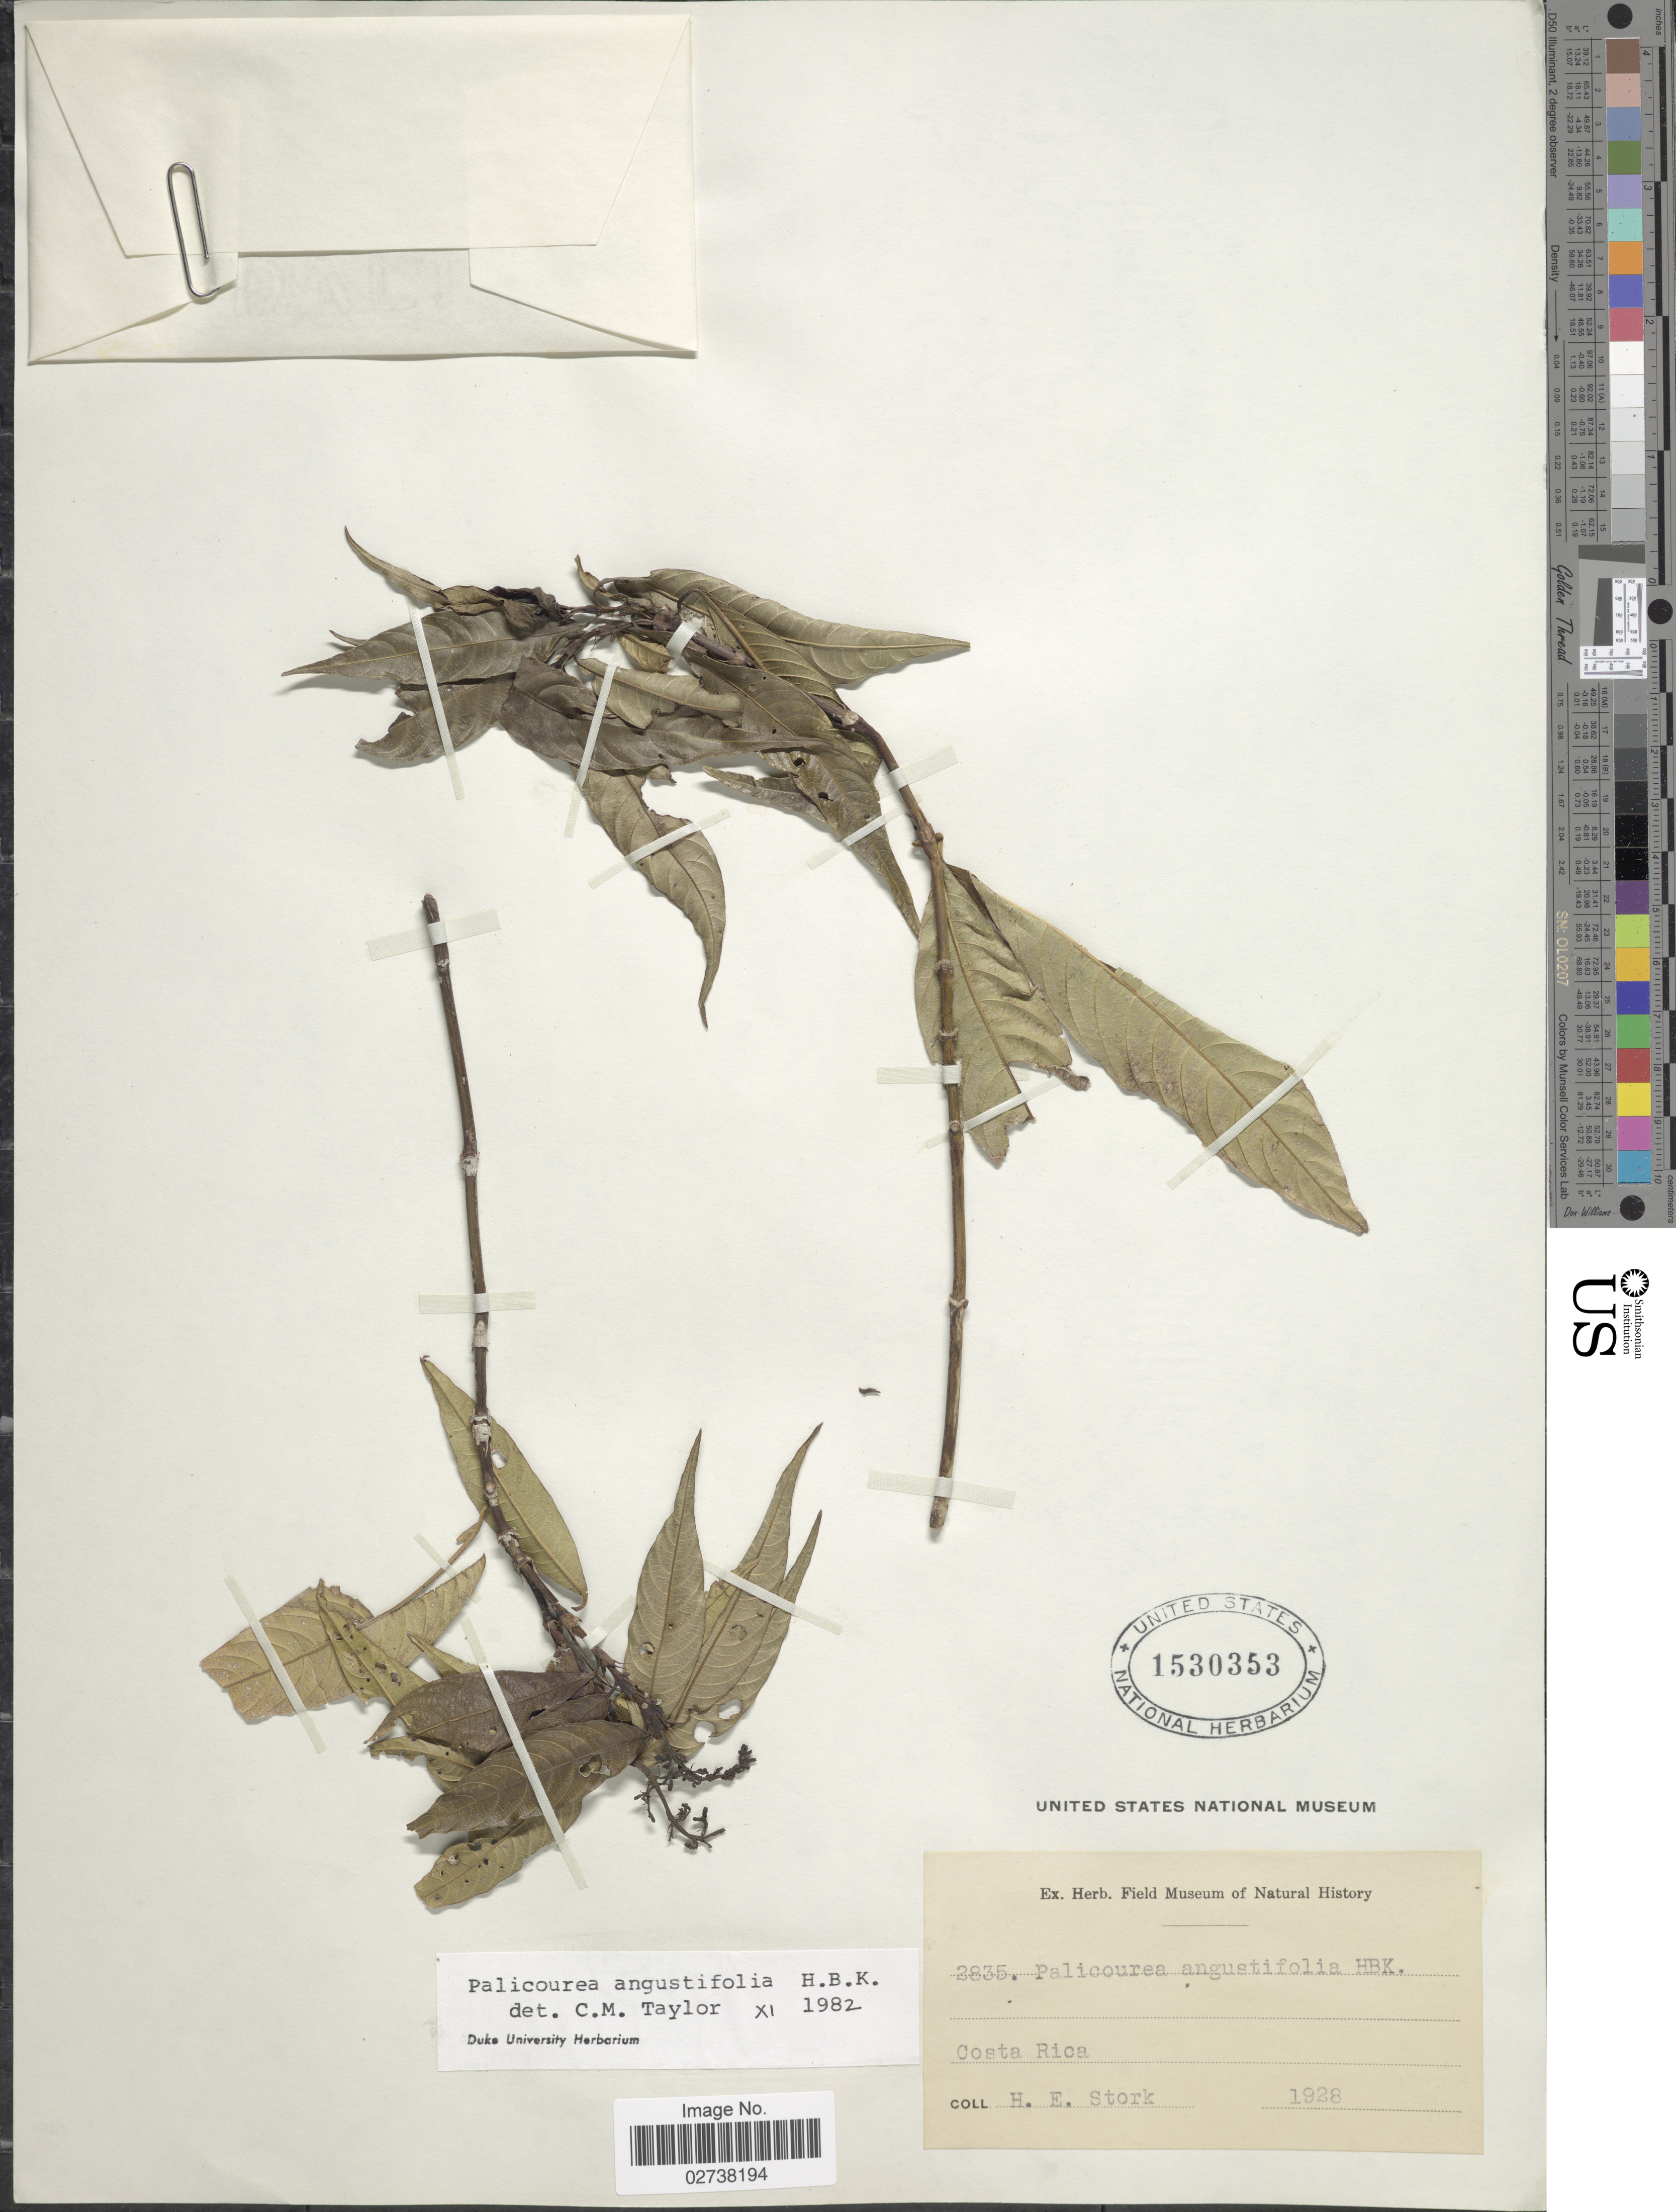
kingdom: Plantae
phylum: Tracheophyta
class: Magnoliopsida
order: Gentianales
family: Rubiaceae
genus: Palicourea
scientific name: Palicourea angustifolia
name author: Kunth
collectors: H. E. Stork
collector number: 2835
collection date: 1928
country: Costa Rica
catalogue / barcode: US 1530353